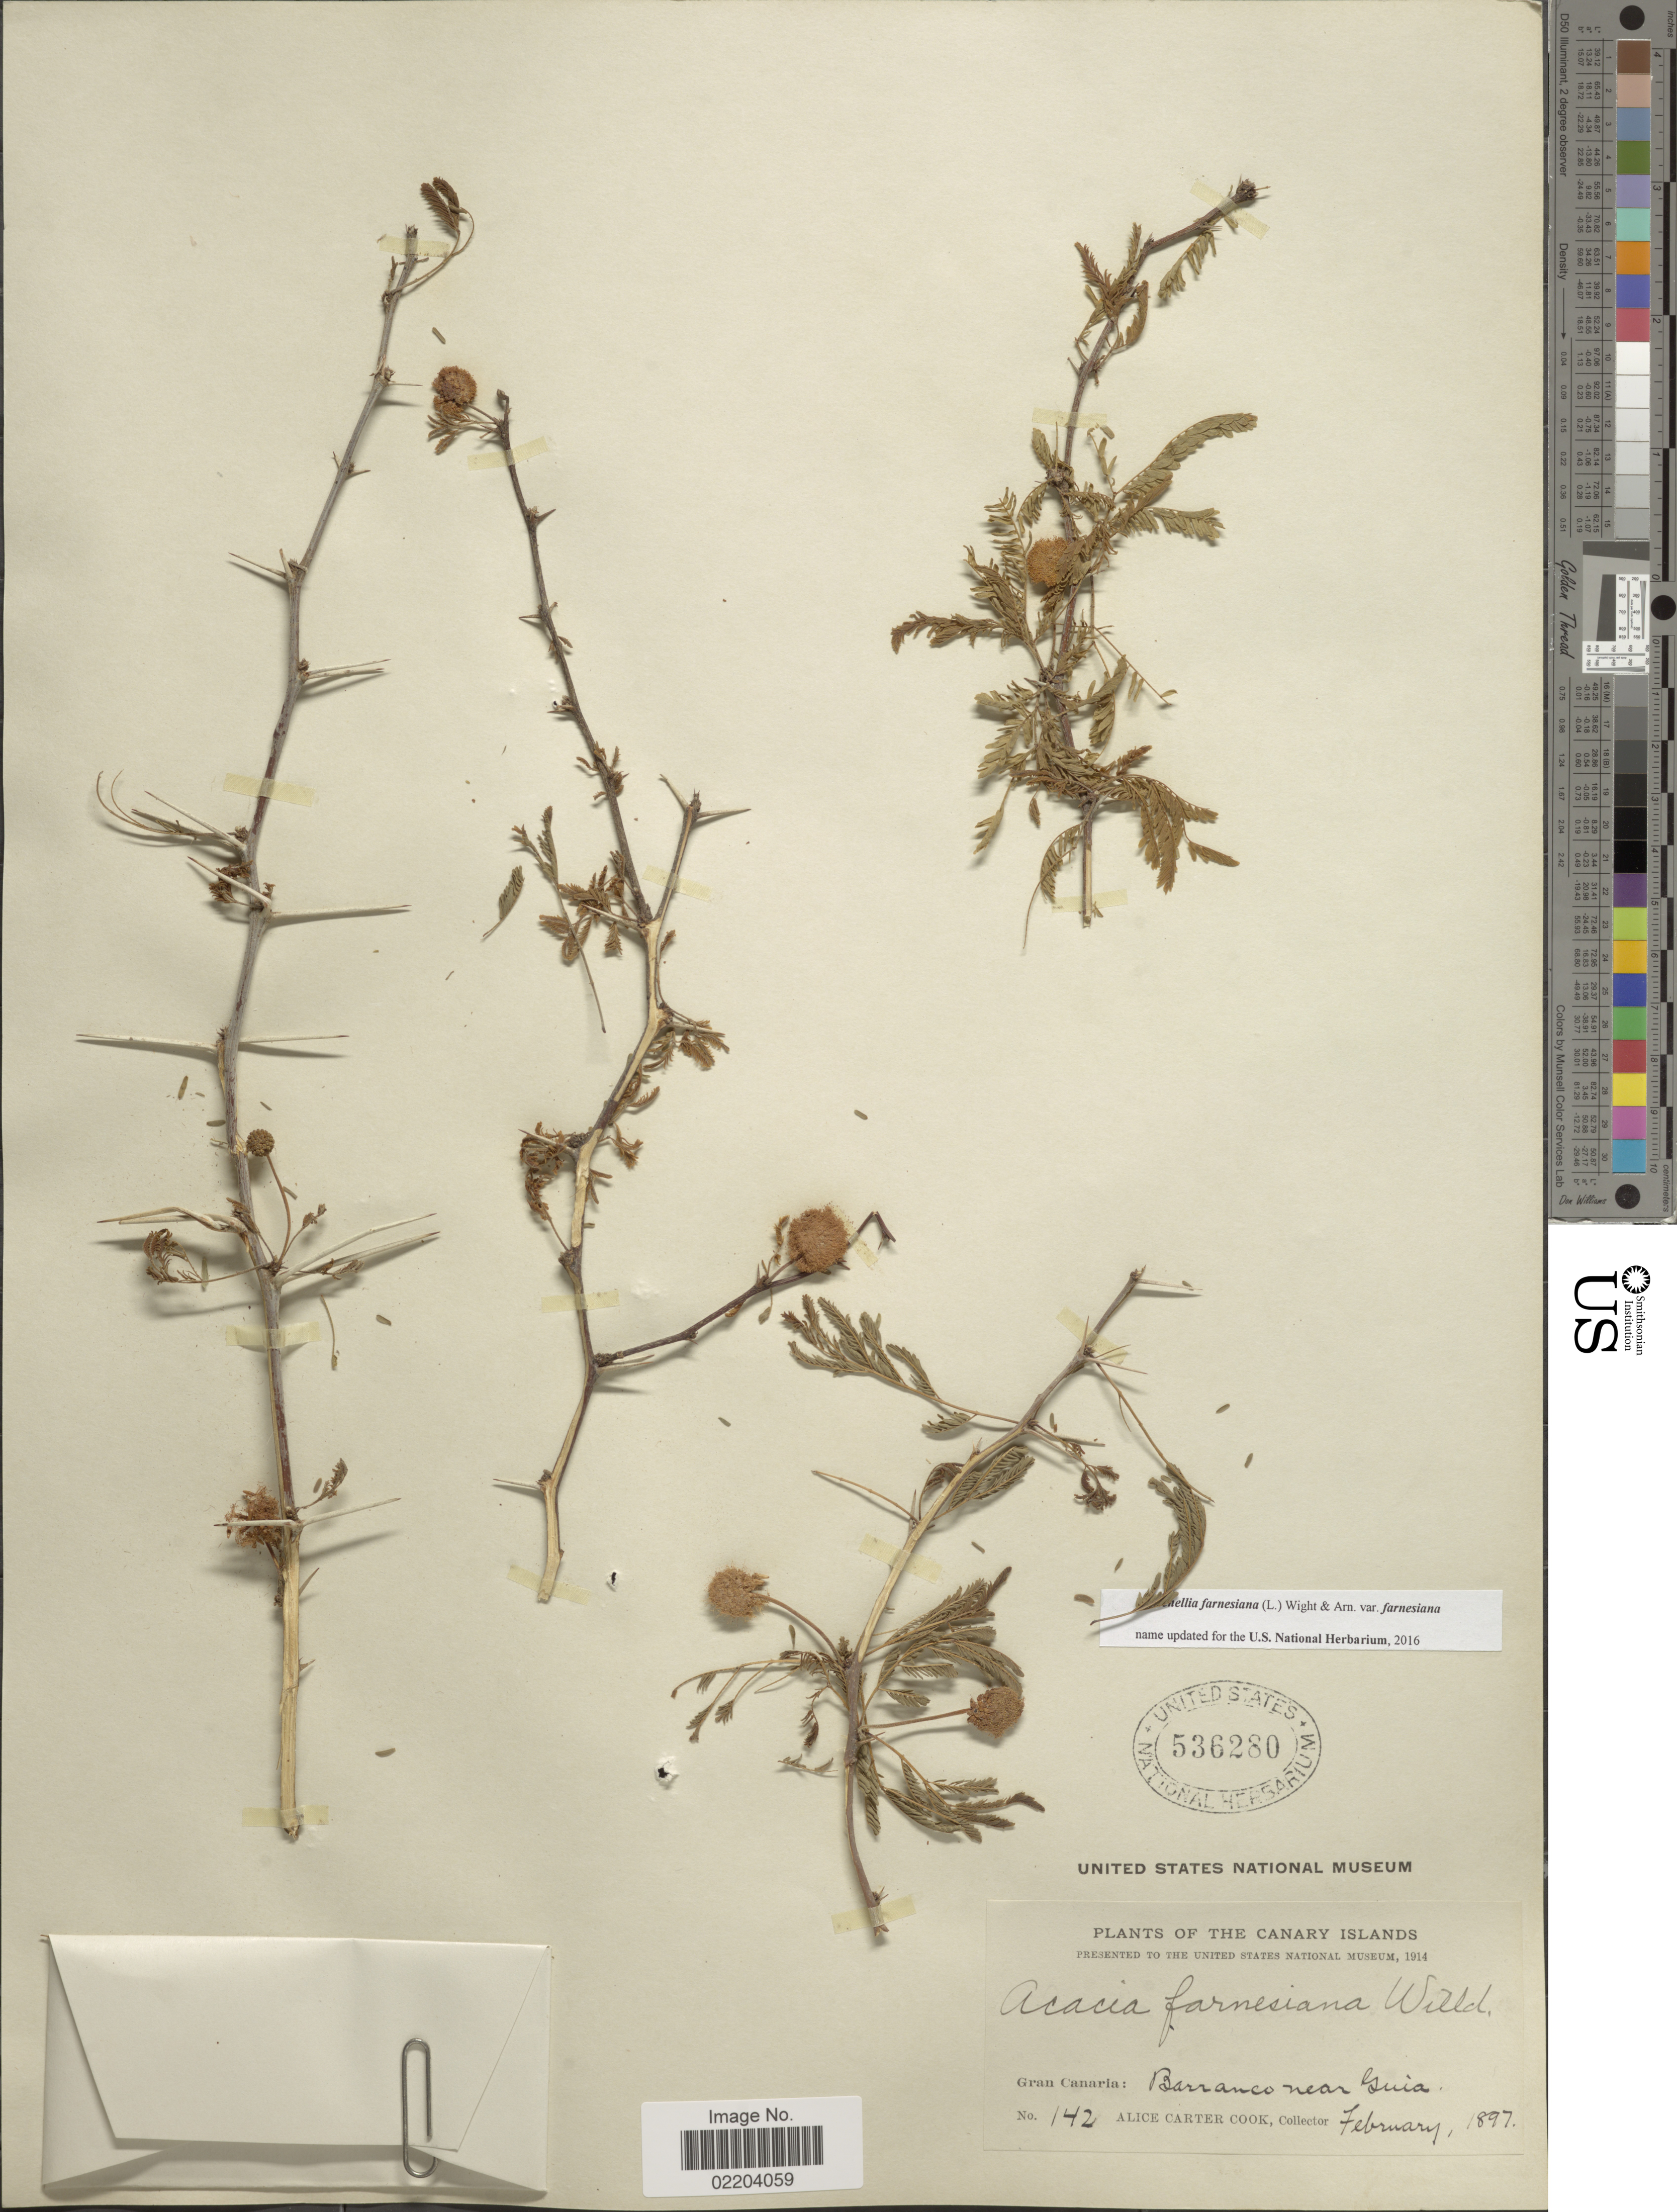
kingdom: Plantae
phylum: Tracheophyta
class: Magnoliopsida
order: Fabales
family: Fabaceae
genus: Vachellia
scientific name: Vachellia farnesiana var. farnesiana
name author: (L.) Wight & Arn.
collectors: Alice C. Cook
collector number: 142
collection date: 1897-02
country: Spain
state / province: Canarias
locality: Canary Islands. Gran Canaria: Barranco near Guia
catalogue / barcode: US 536280